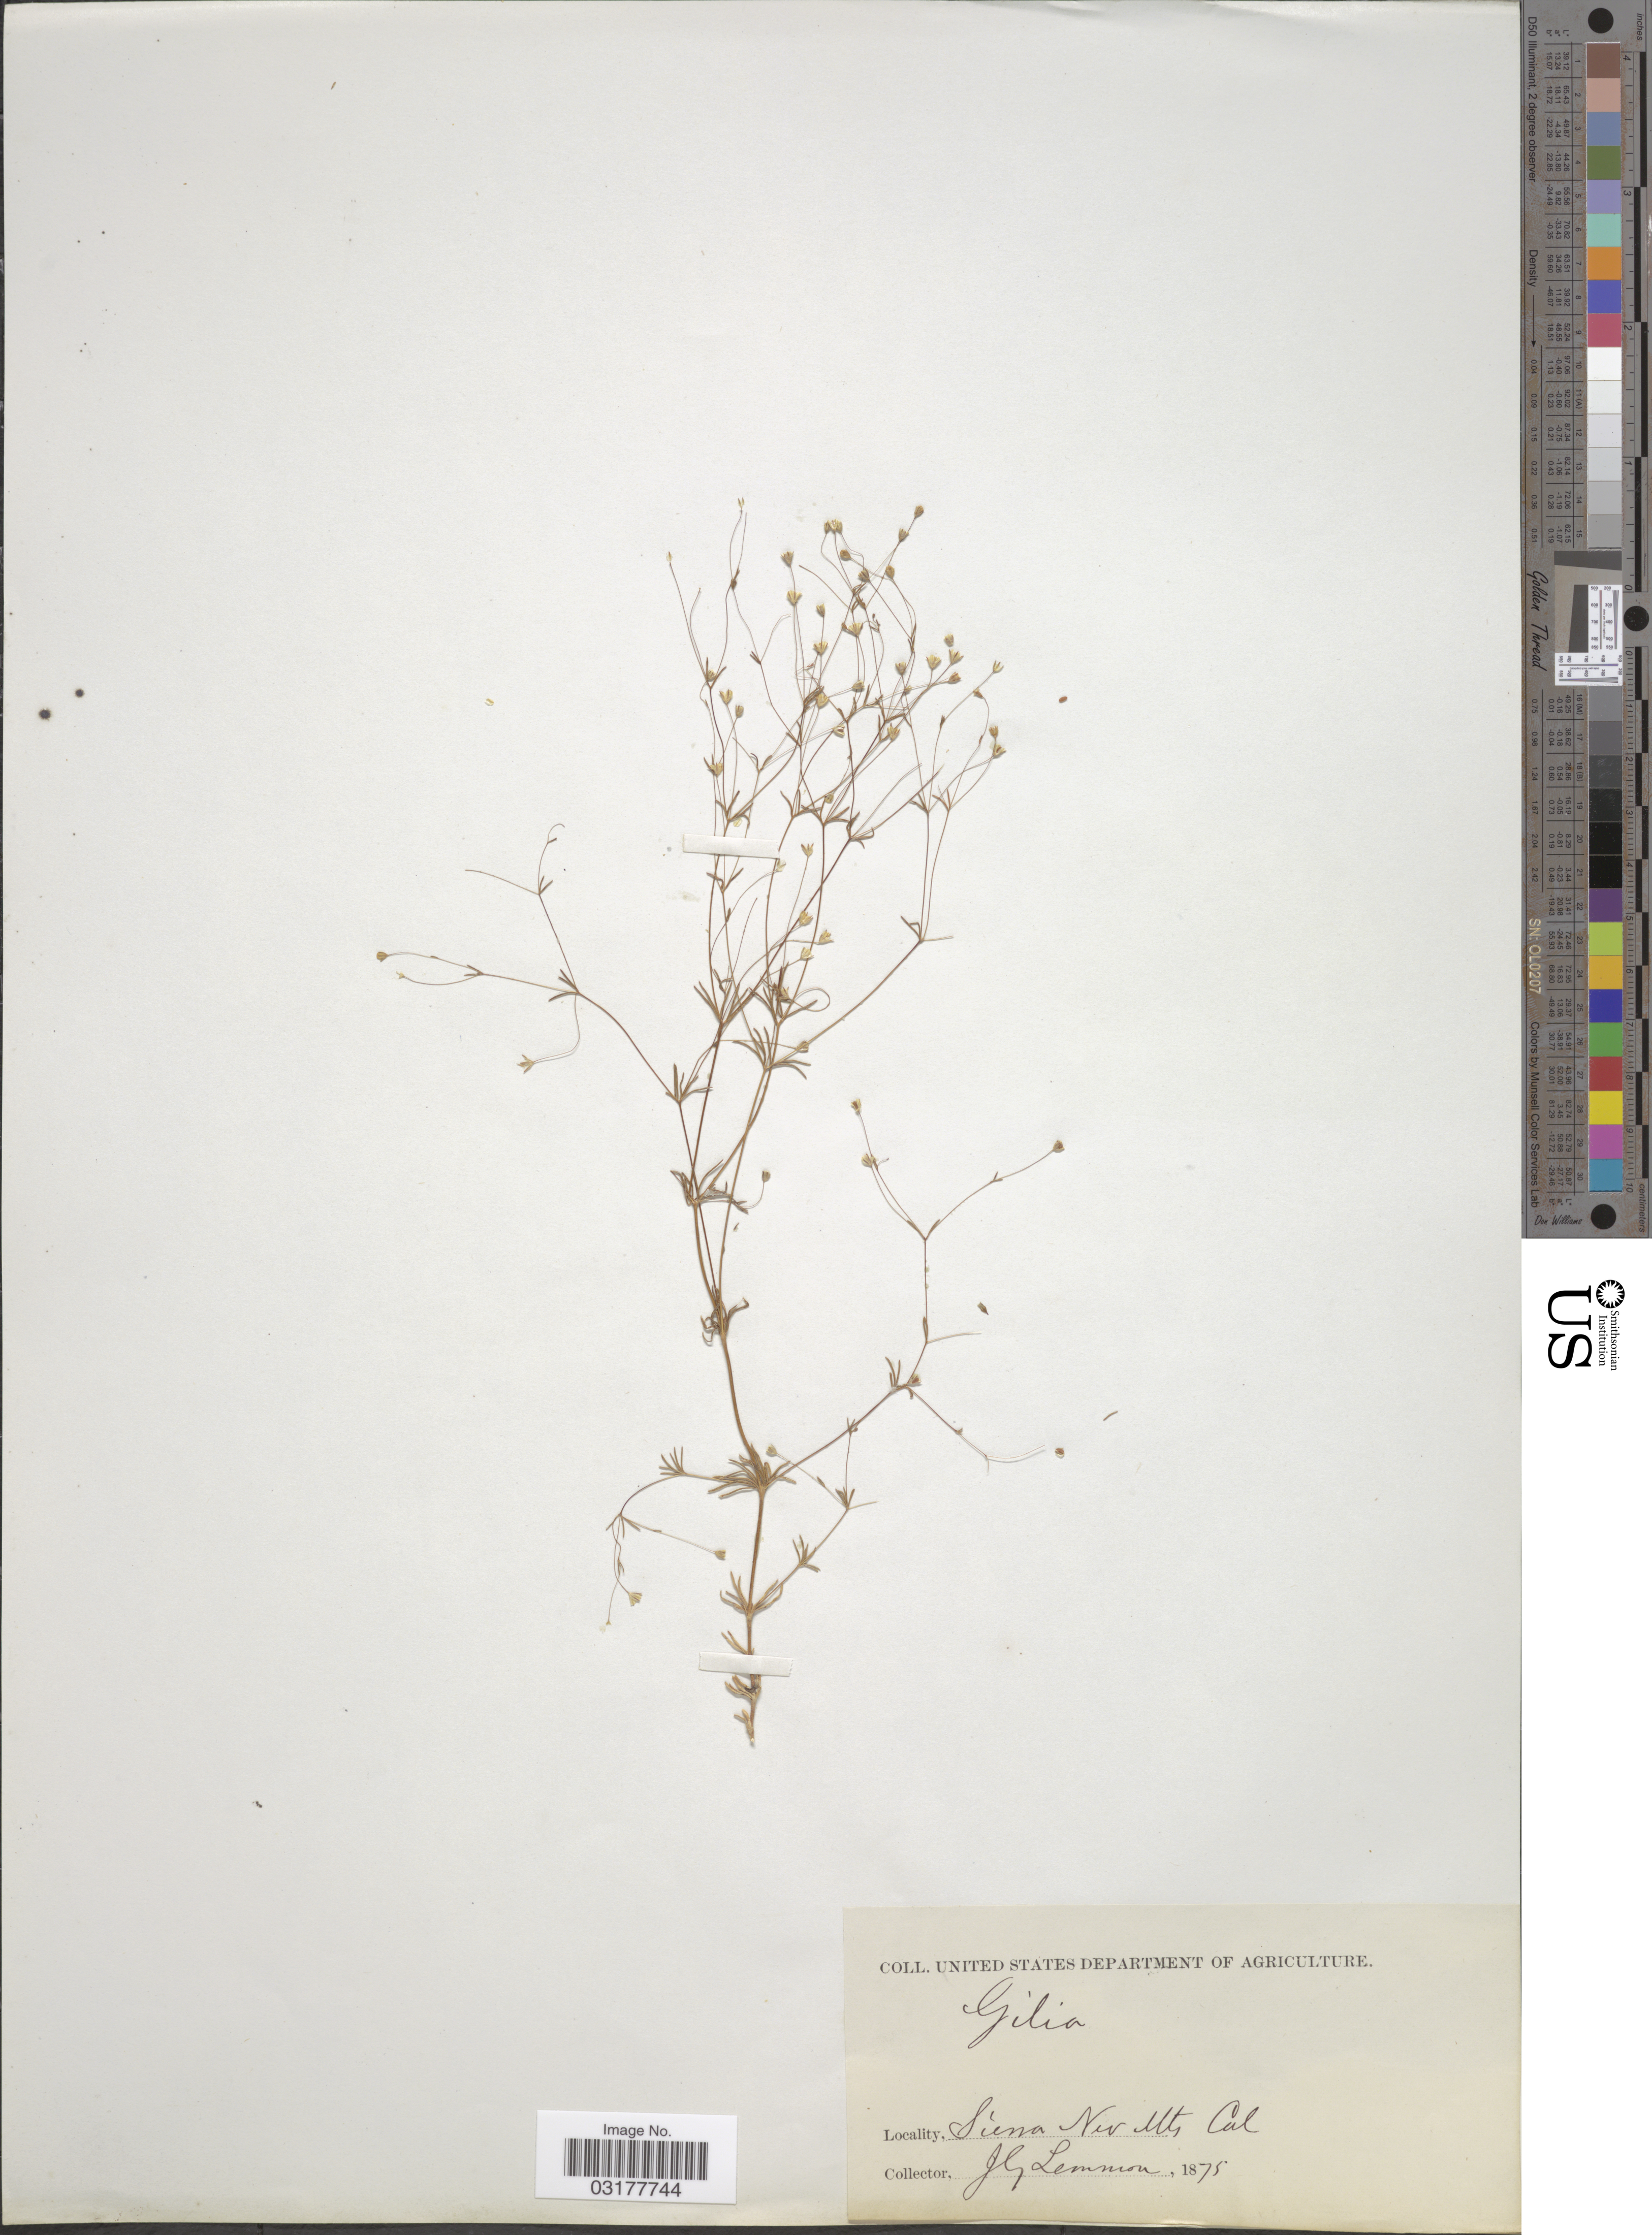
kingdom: Plantae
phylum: Tracheophyta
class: Magnoliopsida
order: Ericales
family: Polemoniaceae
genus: Leptosiphon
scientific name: Leptosiphon harknessii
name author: (Curran) J.M. Porter & L.A. Johnson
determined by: Strong, Mark T., (BOT), Smithsonian Institution - National Museum of Natural History (UNITED STATES)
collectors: J. Lemmon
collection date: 1875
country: United States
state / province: California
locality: Sierra Nev Mts.